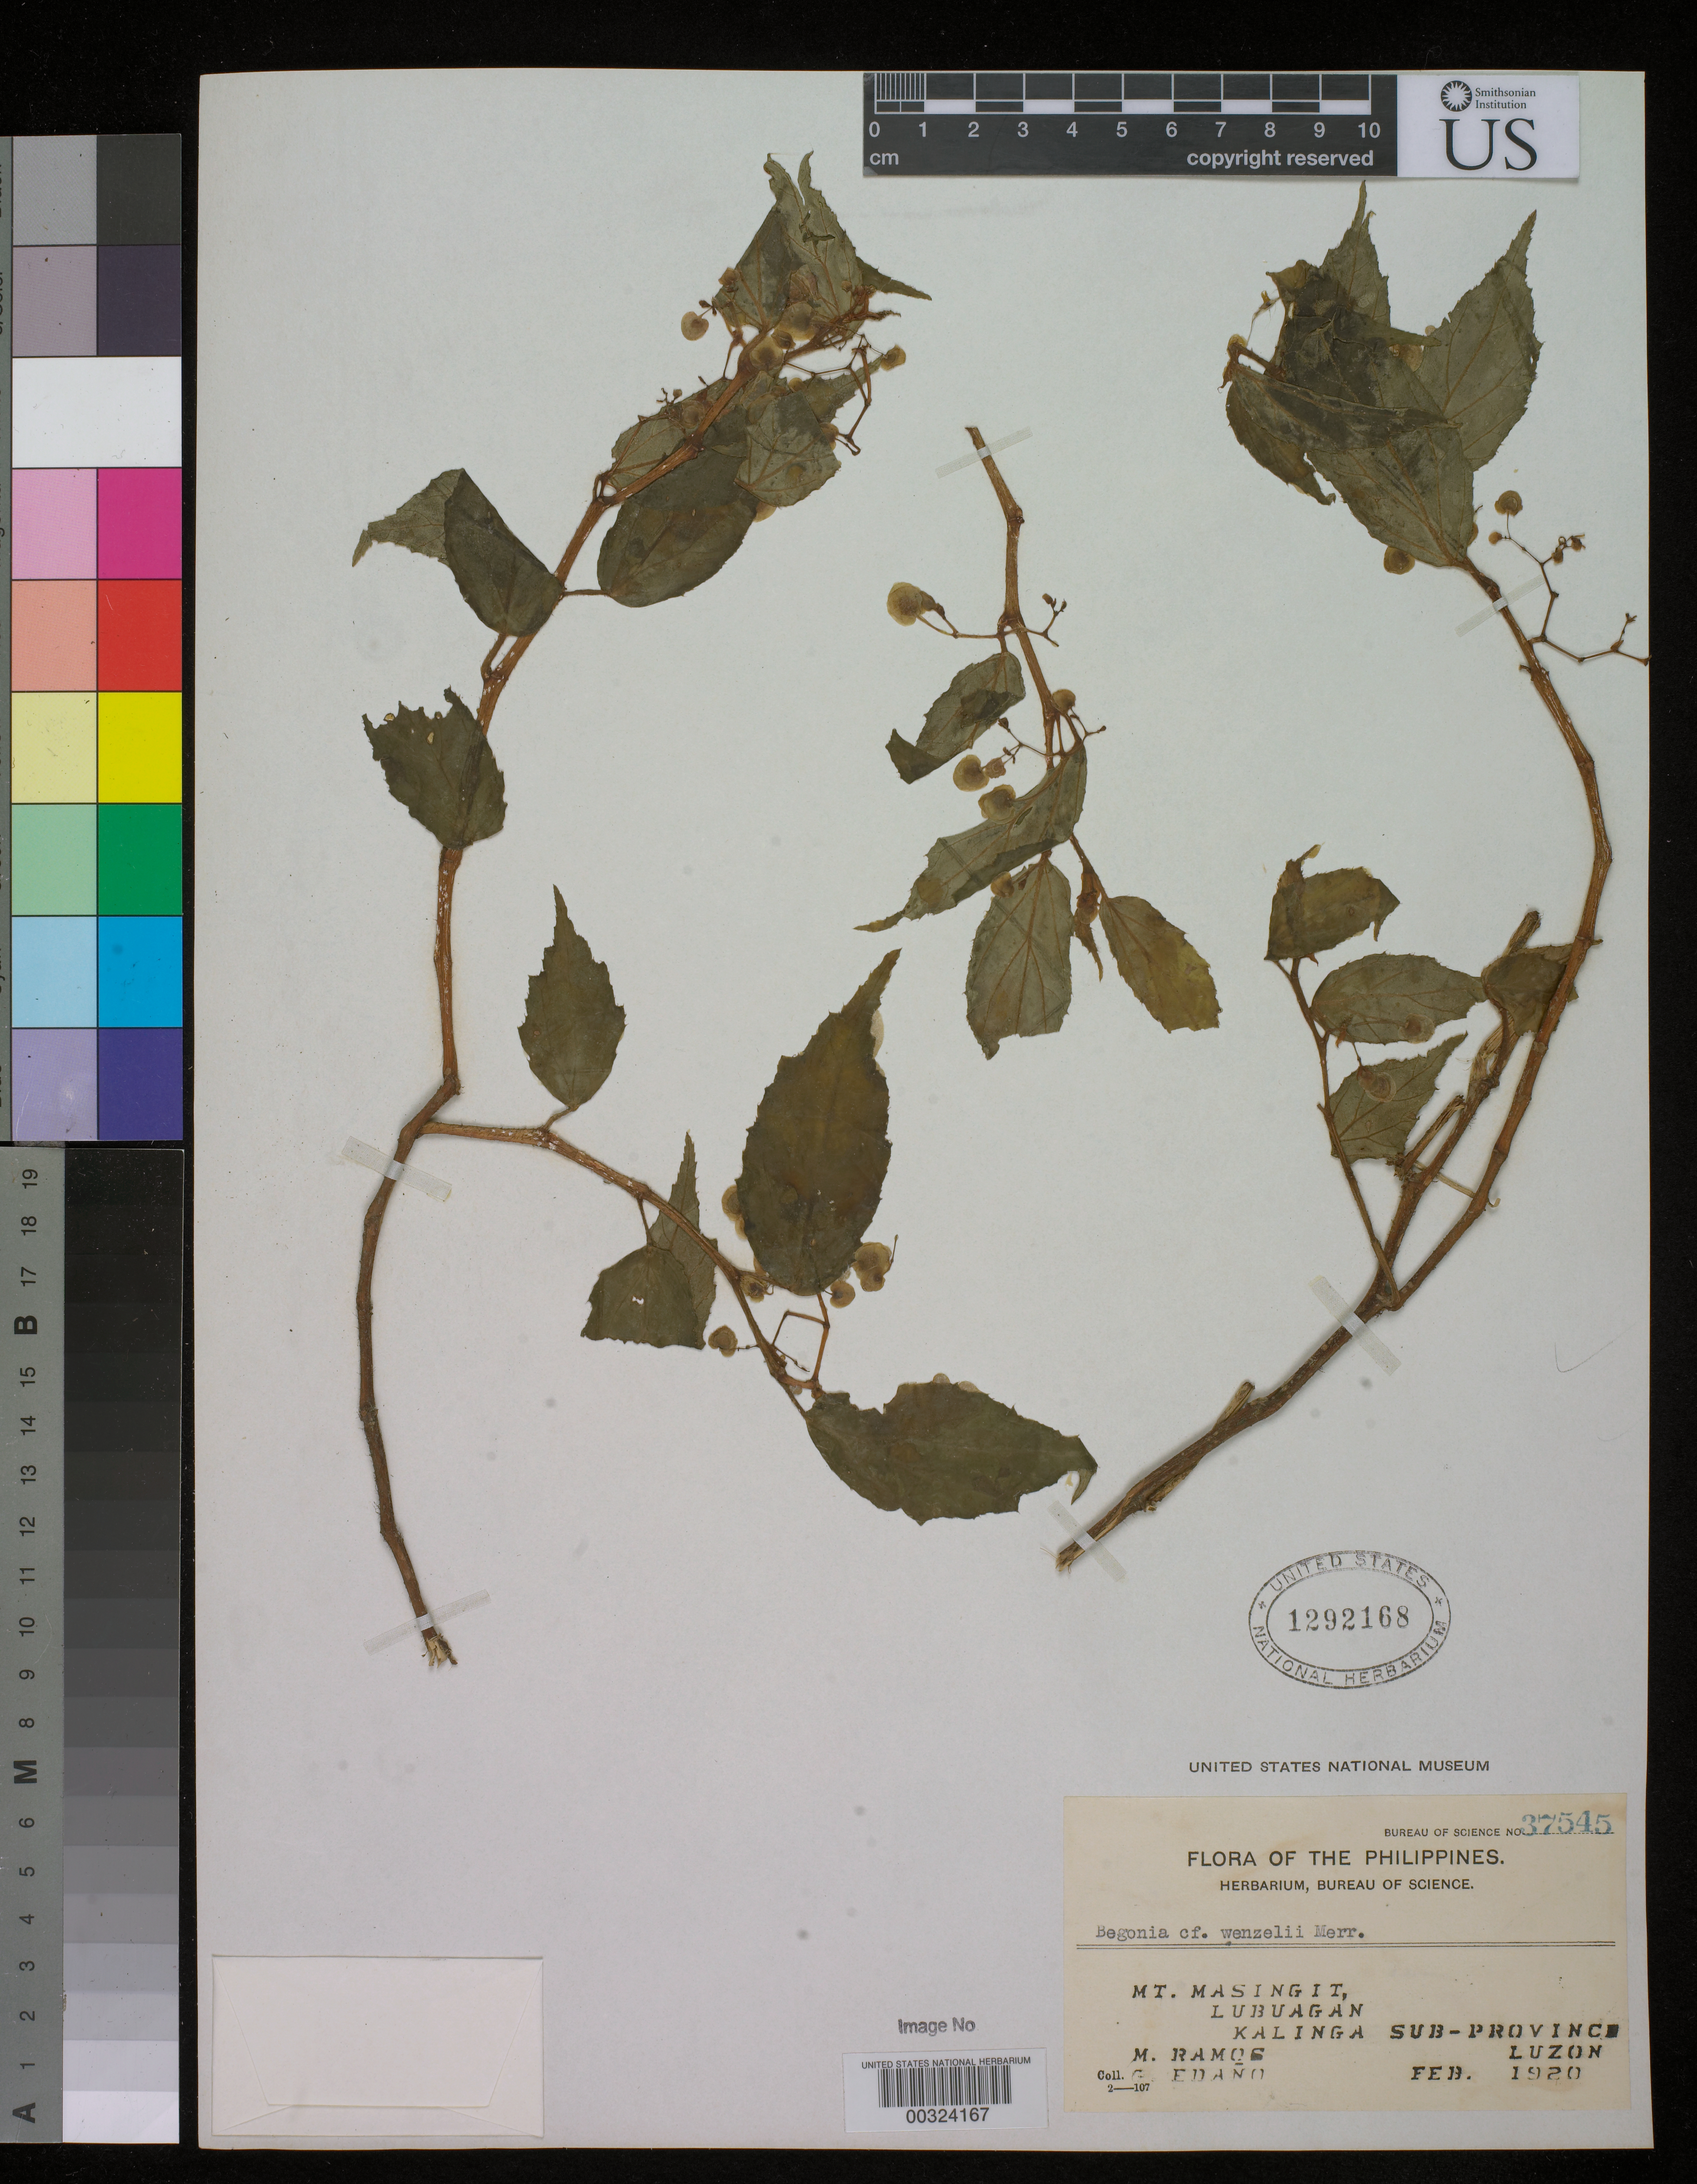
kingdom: Plantae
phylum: Tracheophyta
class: Magnoliopsida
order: Cucurbitales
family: Begoniaceae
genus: Begonia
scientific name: Begonia wenzelii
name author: Merr.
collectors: M. Ramos & E. Edano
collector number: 37545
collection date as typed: Feb 1920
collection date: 1920-02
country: Philippines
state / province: Cordillera (Administrative Region)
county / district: Apayao / Kalinga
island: Luzon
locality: Mt. masingit, lubuagan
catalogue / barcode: US 1292168